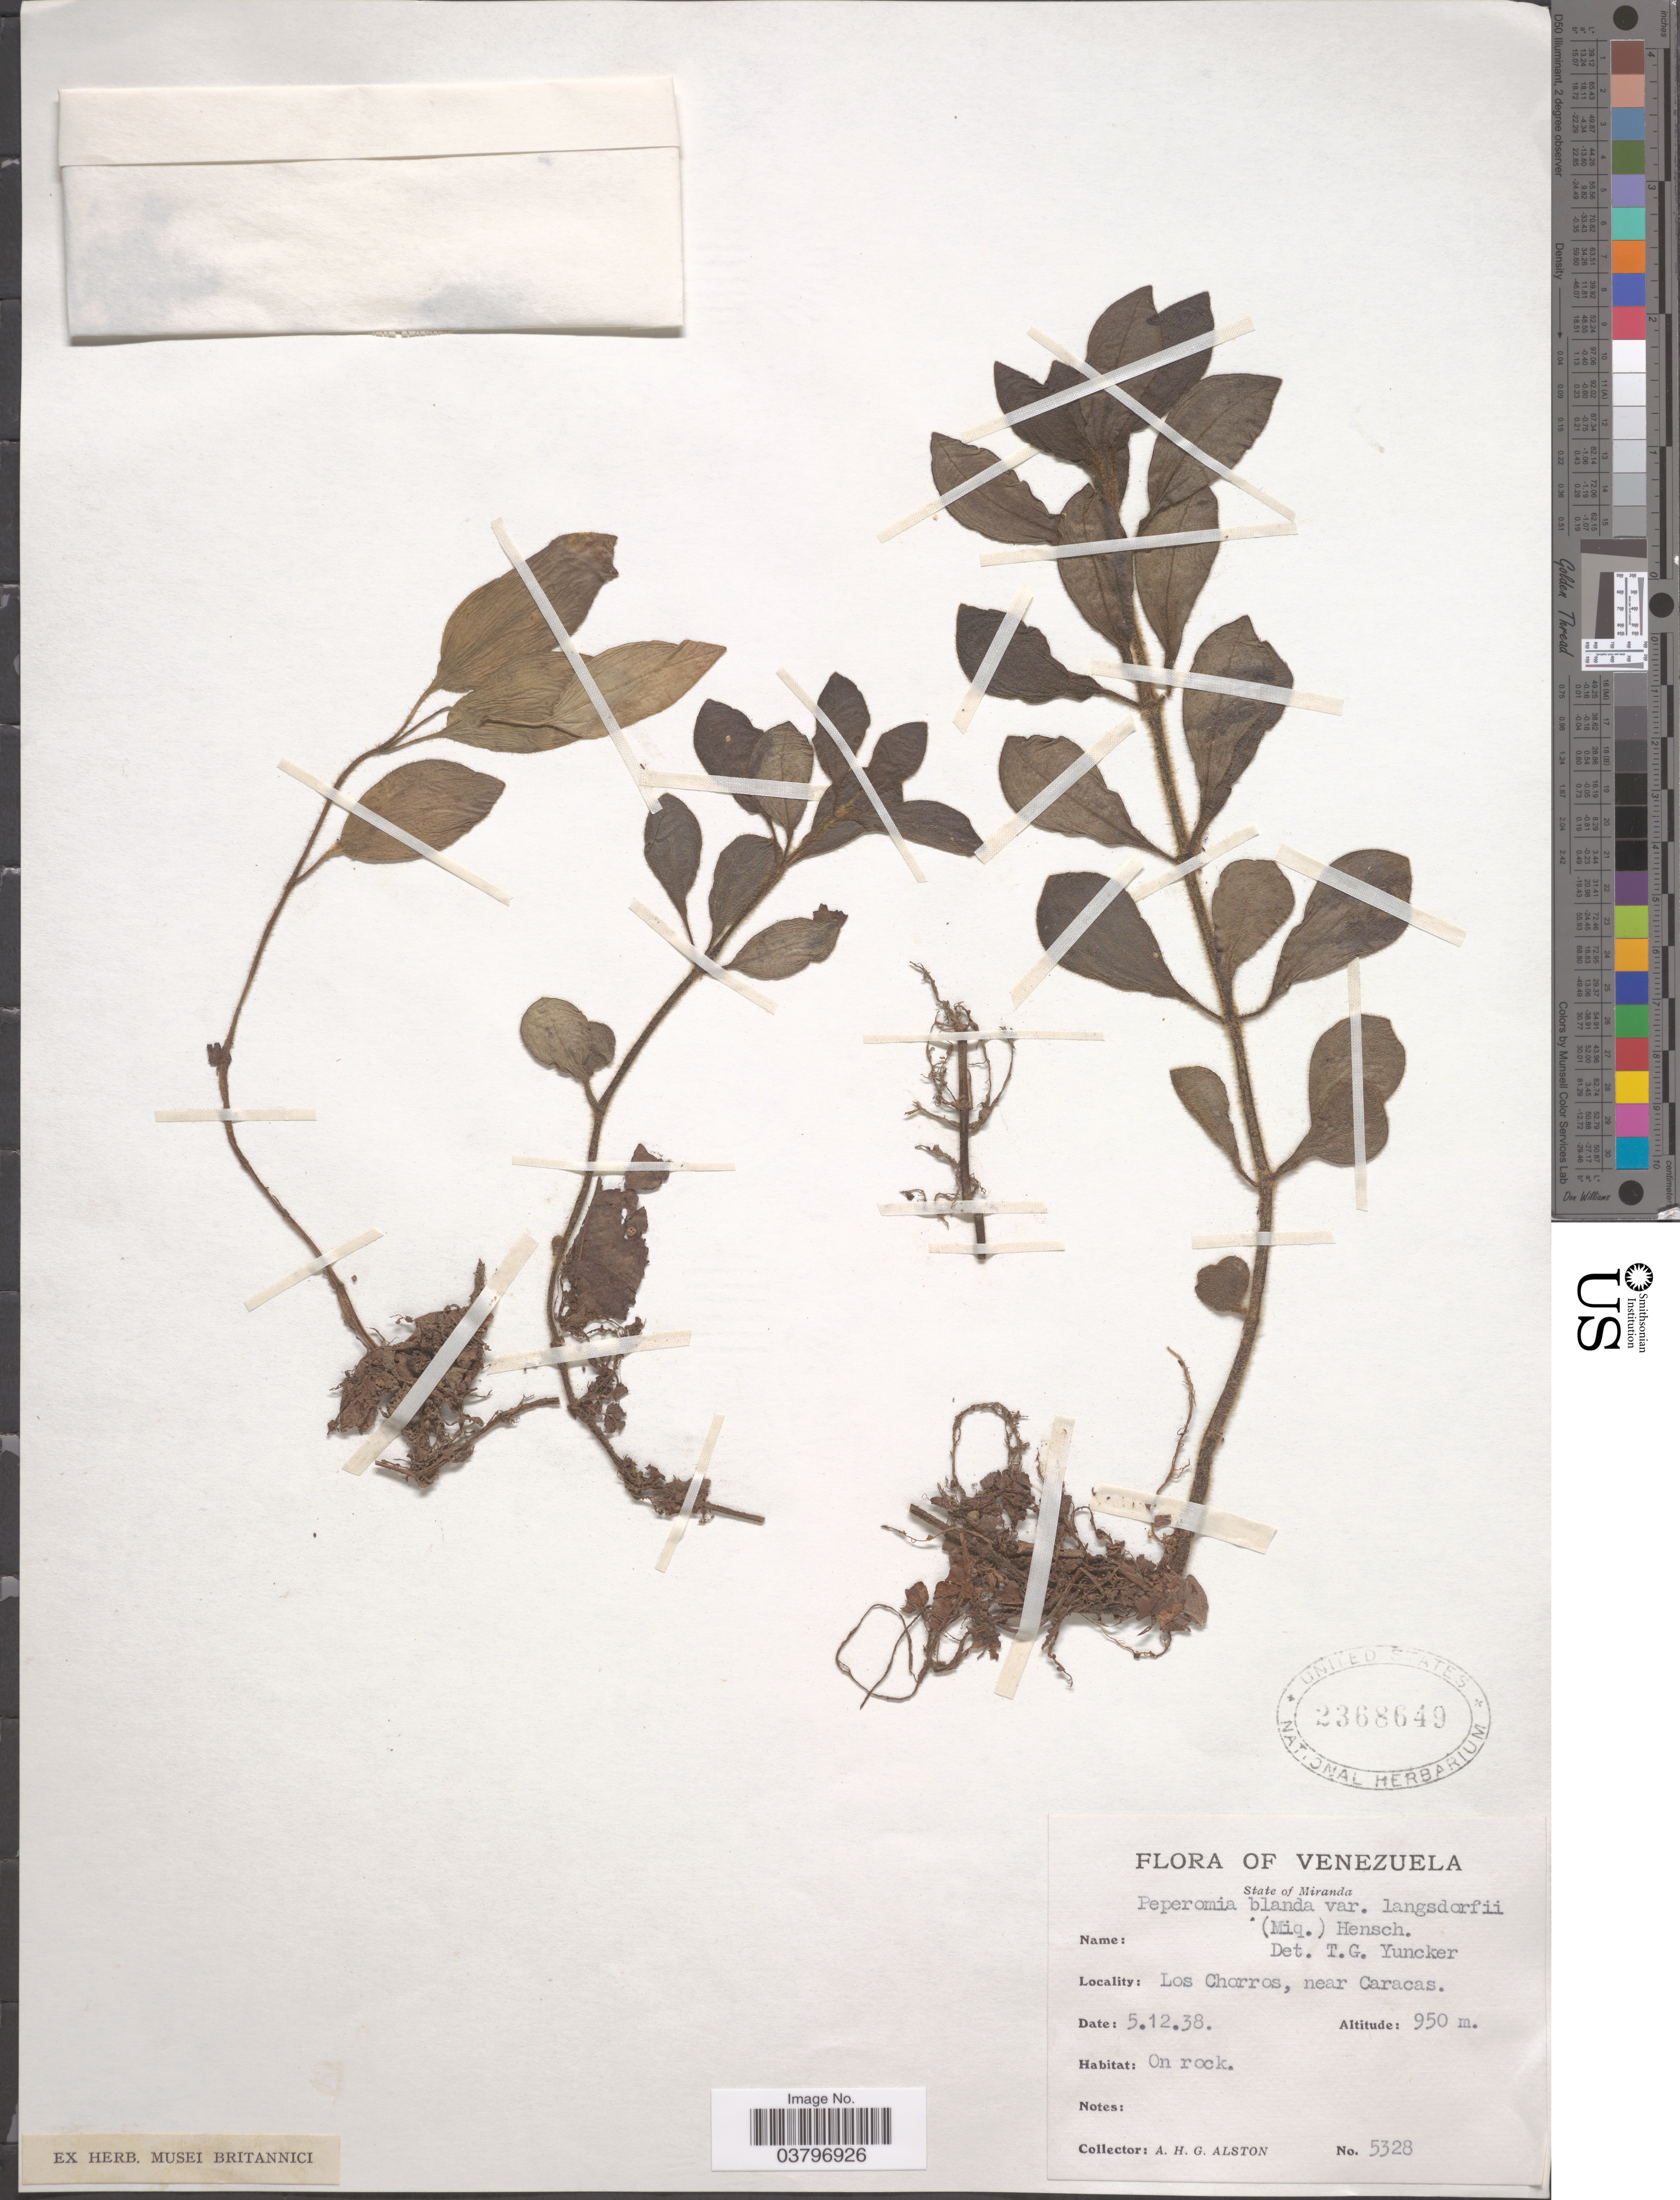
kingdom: Plantae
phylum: Tracheophyta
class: Magnoliopsida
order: Piperales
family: Piperaceae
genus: Peperomia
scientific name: Peperomia blanda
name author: (Jacq.) Kunth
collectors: A. H. Alston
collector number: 5328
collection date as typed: Transcribed d/m/y: 5/12/38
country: Venezuela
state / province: Miranda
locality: Los Chorros, near Caracas.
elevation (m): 950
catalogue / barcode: US 2368649